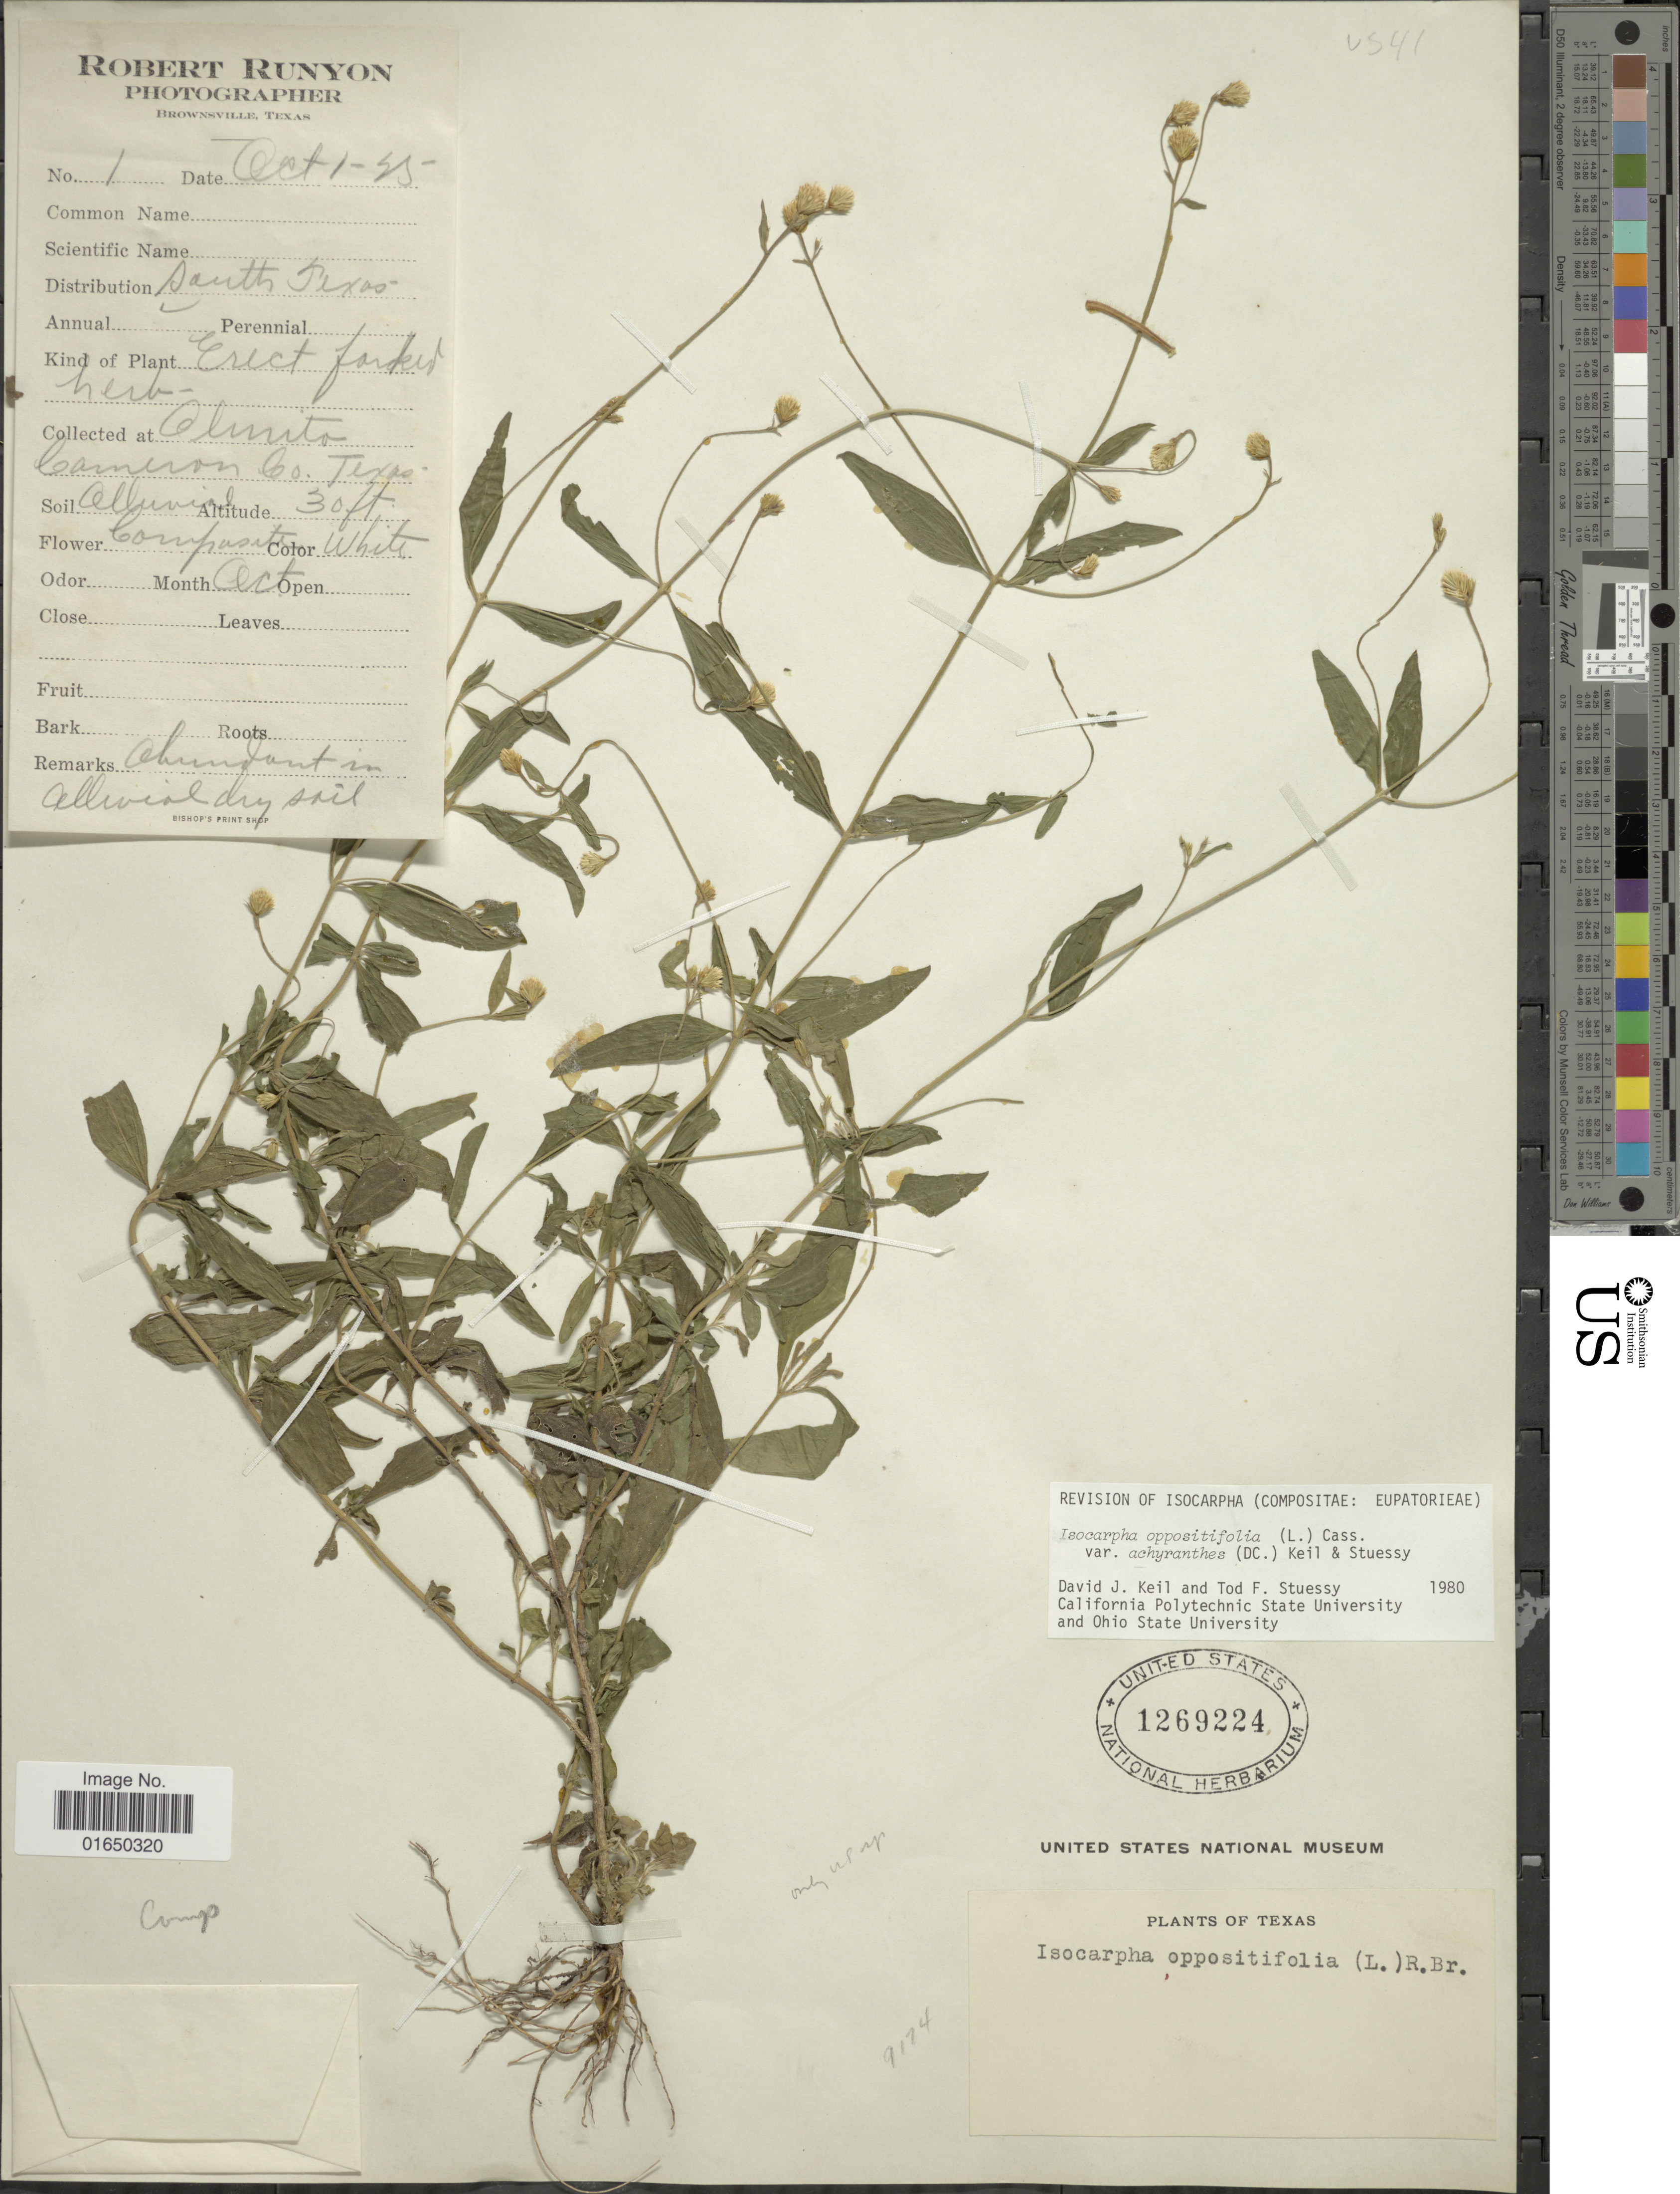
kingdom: Plantae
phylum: Tracheophyta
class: Magnoliopsida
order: Asterales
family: Asteraceae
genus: Isocarpha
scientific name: Isocarpha oppositifolia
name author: (L.) Cass.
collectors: R. Runyon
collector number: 1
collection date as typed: Transcribed d/m/y: 1/10/95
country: United States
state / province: Texas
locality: Olumito, Canyon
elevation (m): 9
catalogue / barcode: US 1269224